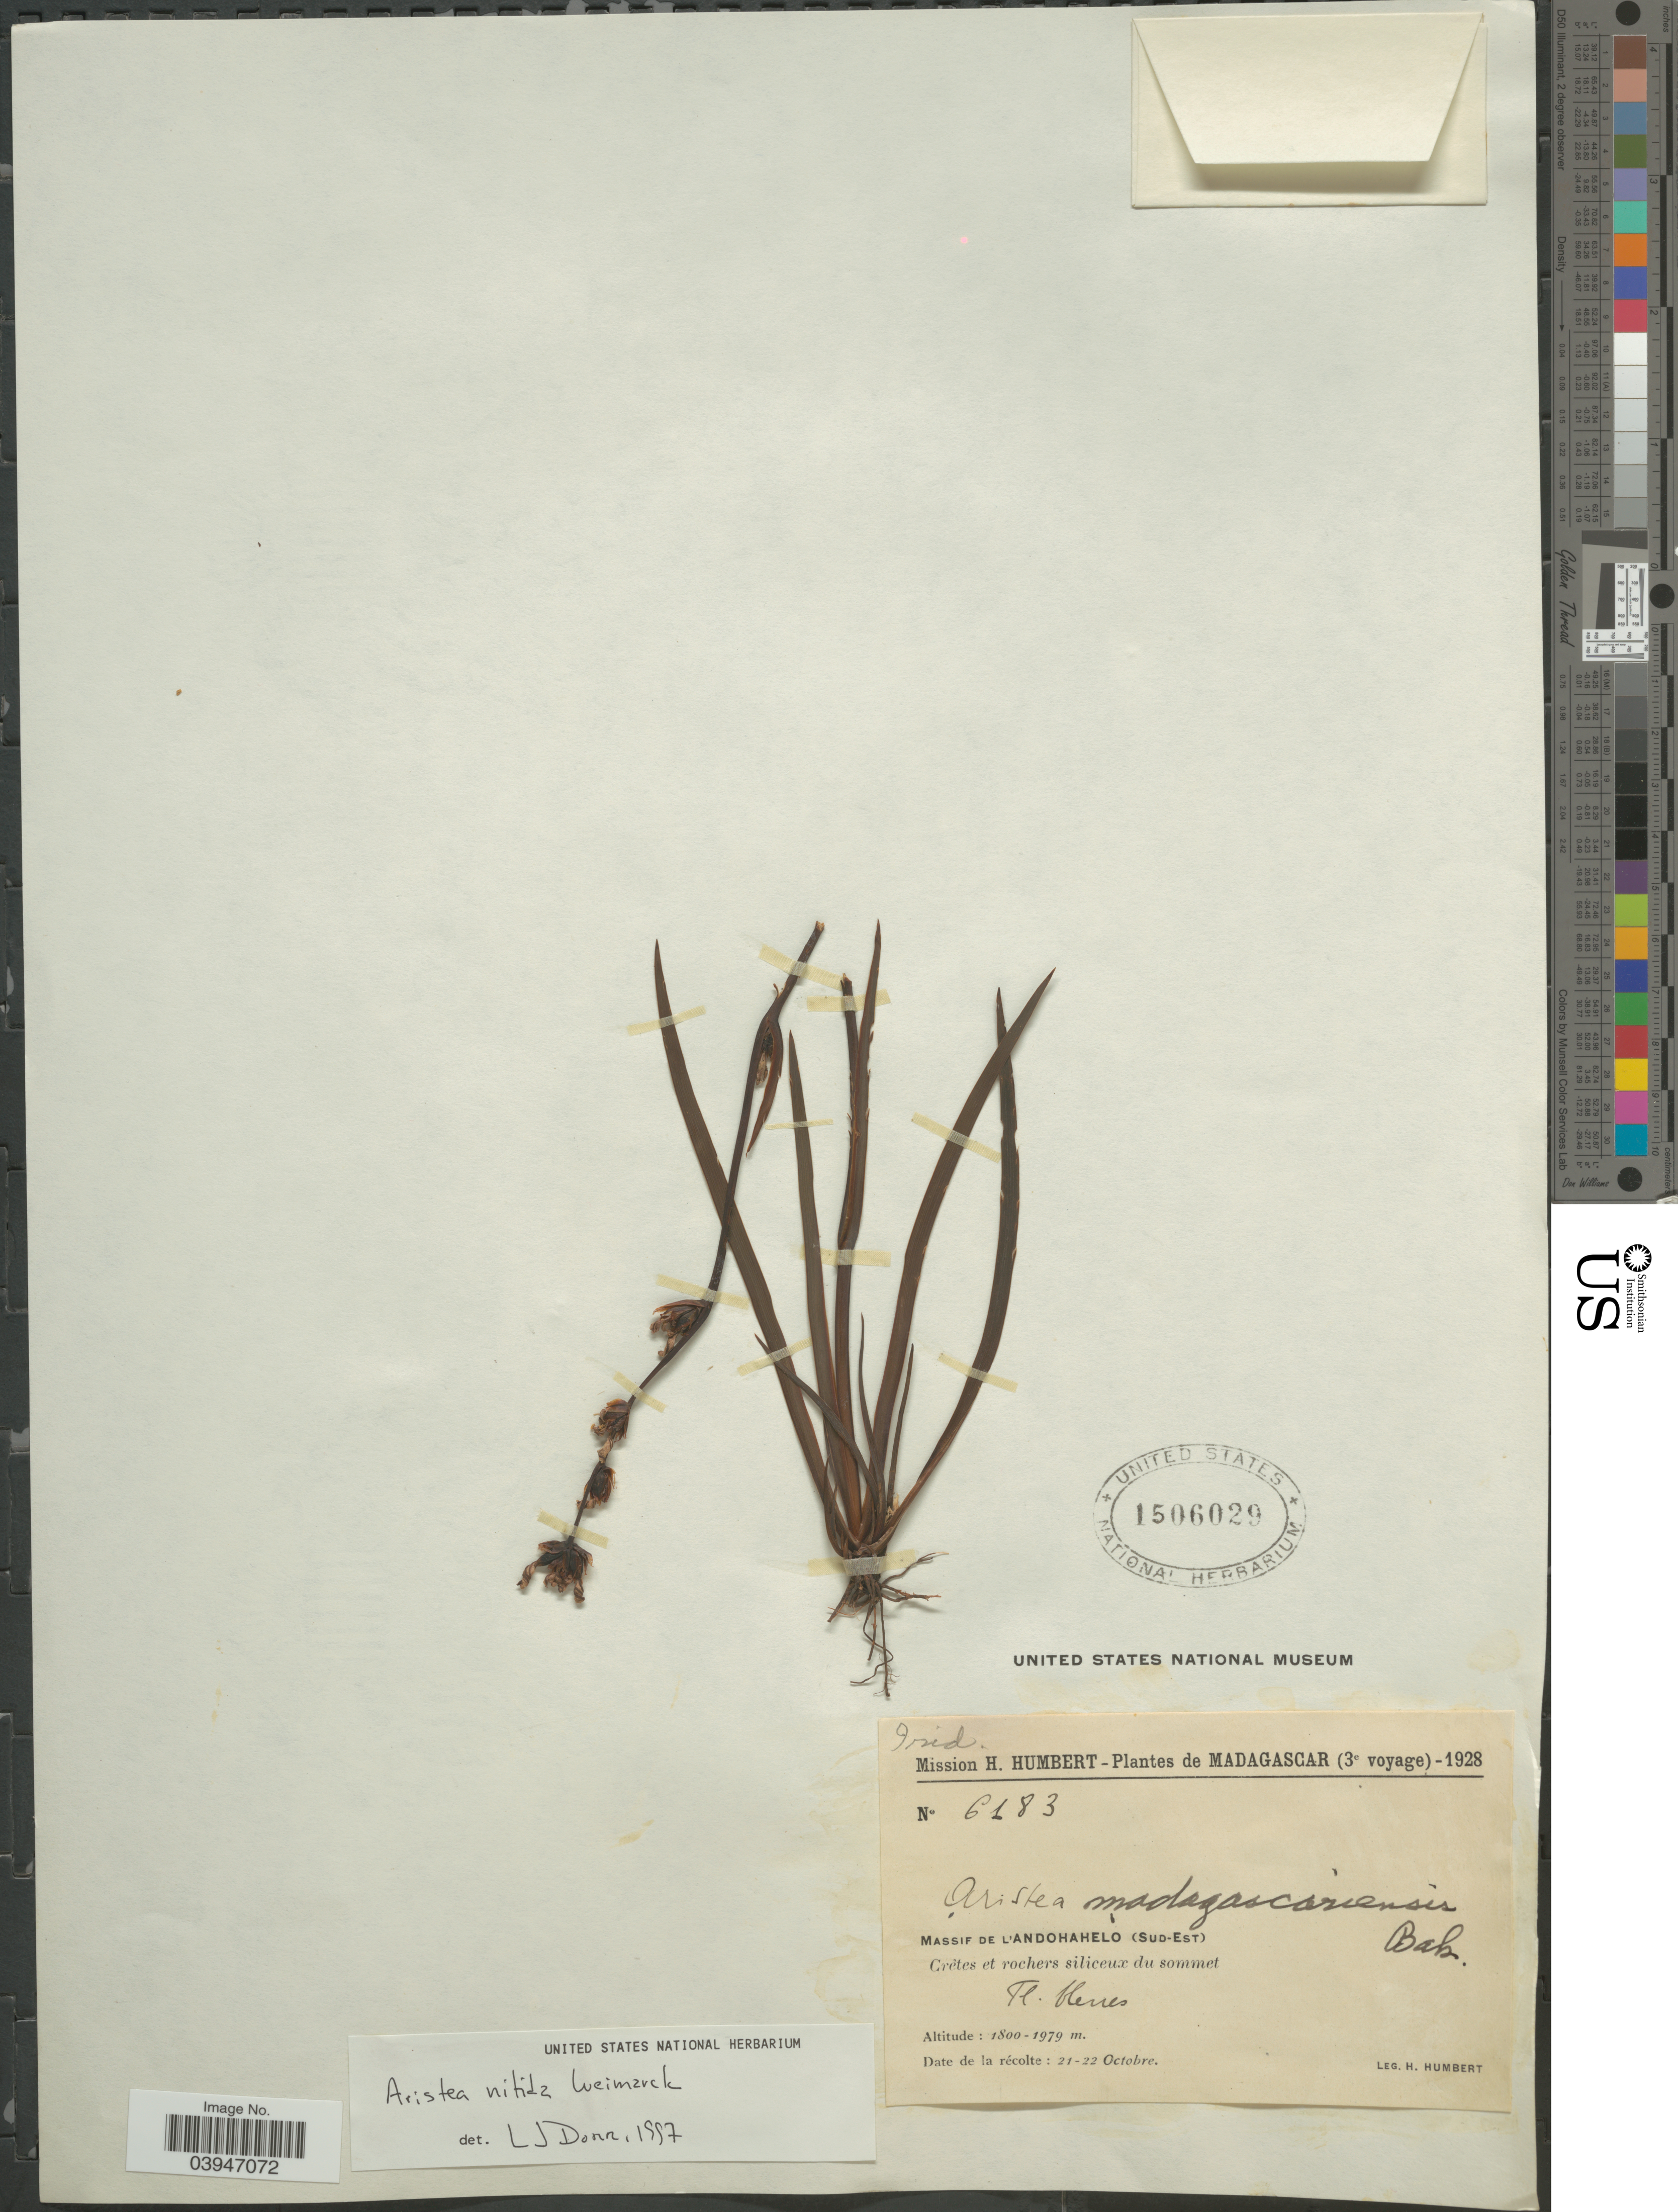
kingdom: Plantae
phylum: Tracheophyta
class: Liliopsida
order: Asparagales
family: Iridaceae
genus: Aristea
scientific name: Aristea nitida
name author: Weim.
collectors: H. Humbert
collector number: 6183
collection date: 1928-10-21/1928-10-22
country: Madagascar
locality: Massif de L'Andohahelo (Sud-Est). Crètes et rochers siliceux du sommet.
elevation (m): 1800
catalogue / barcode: US 1506029